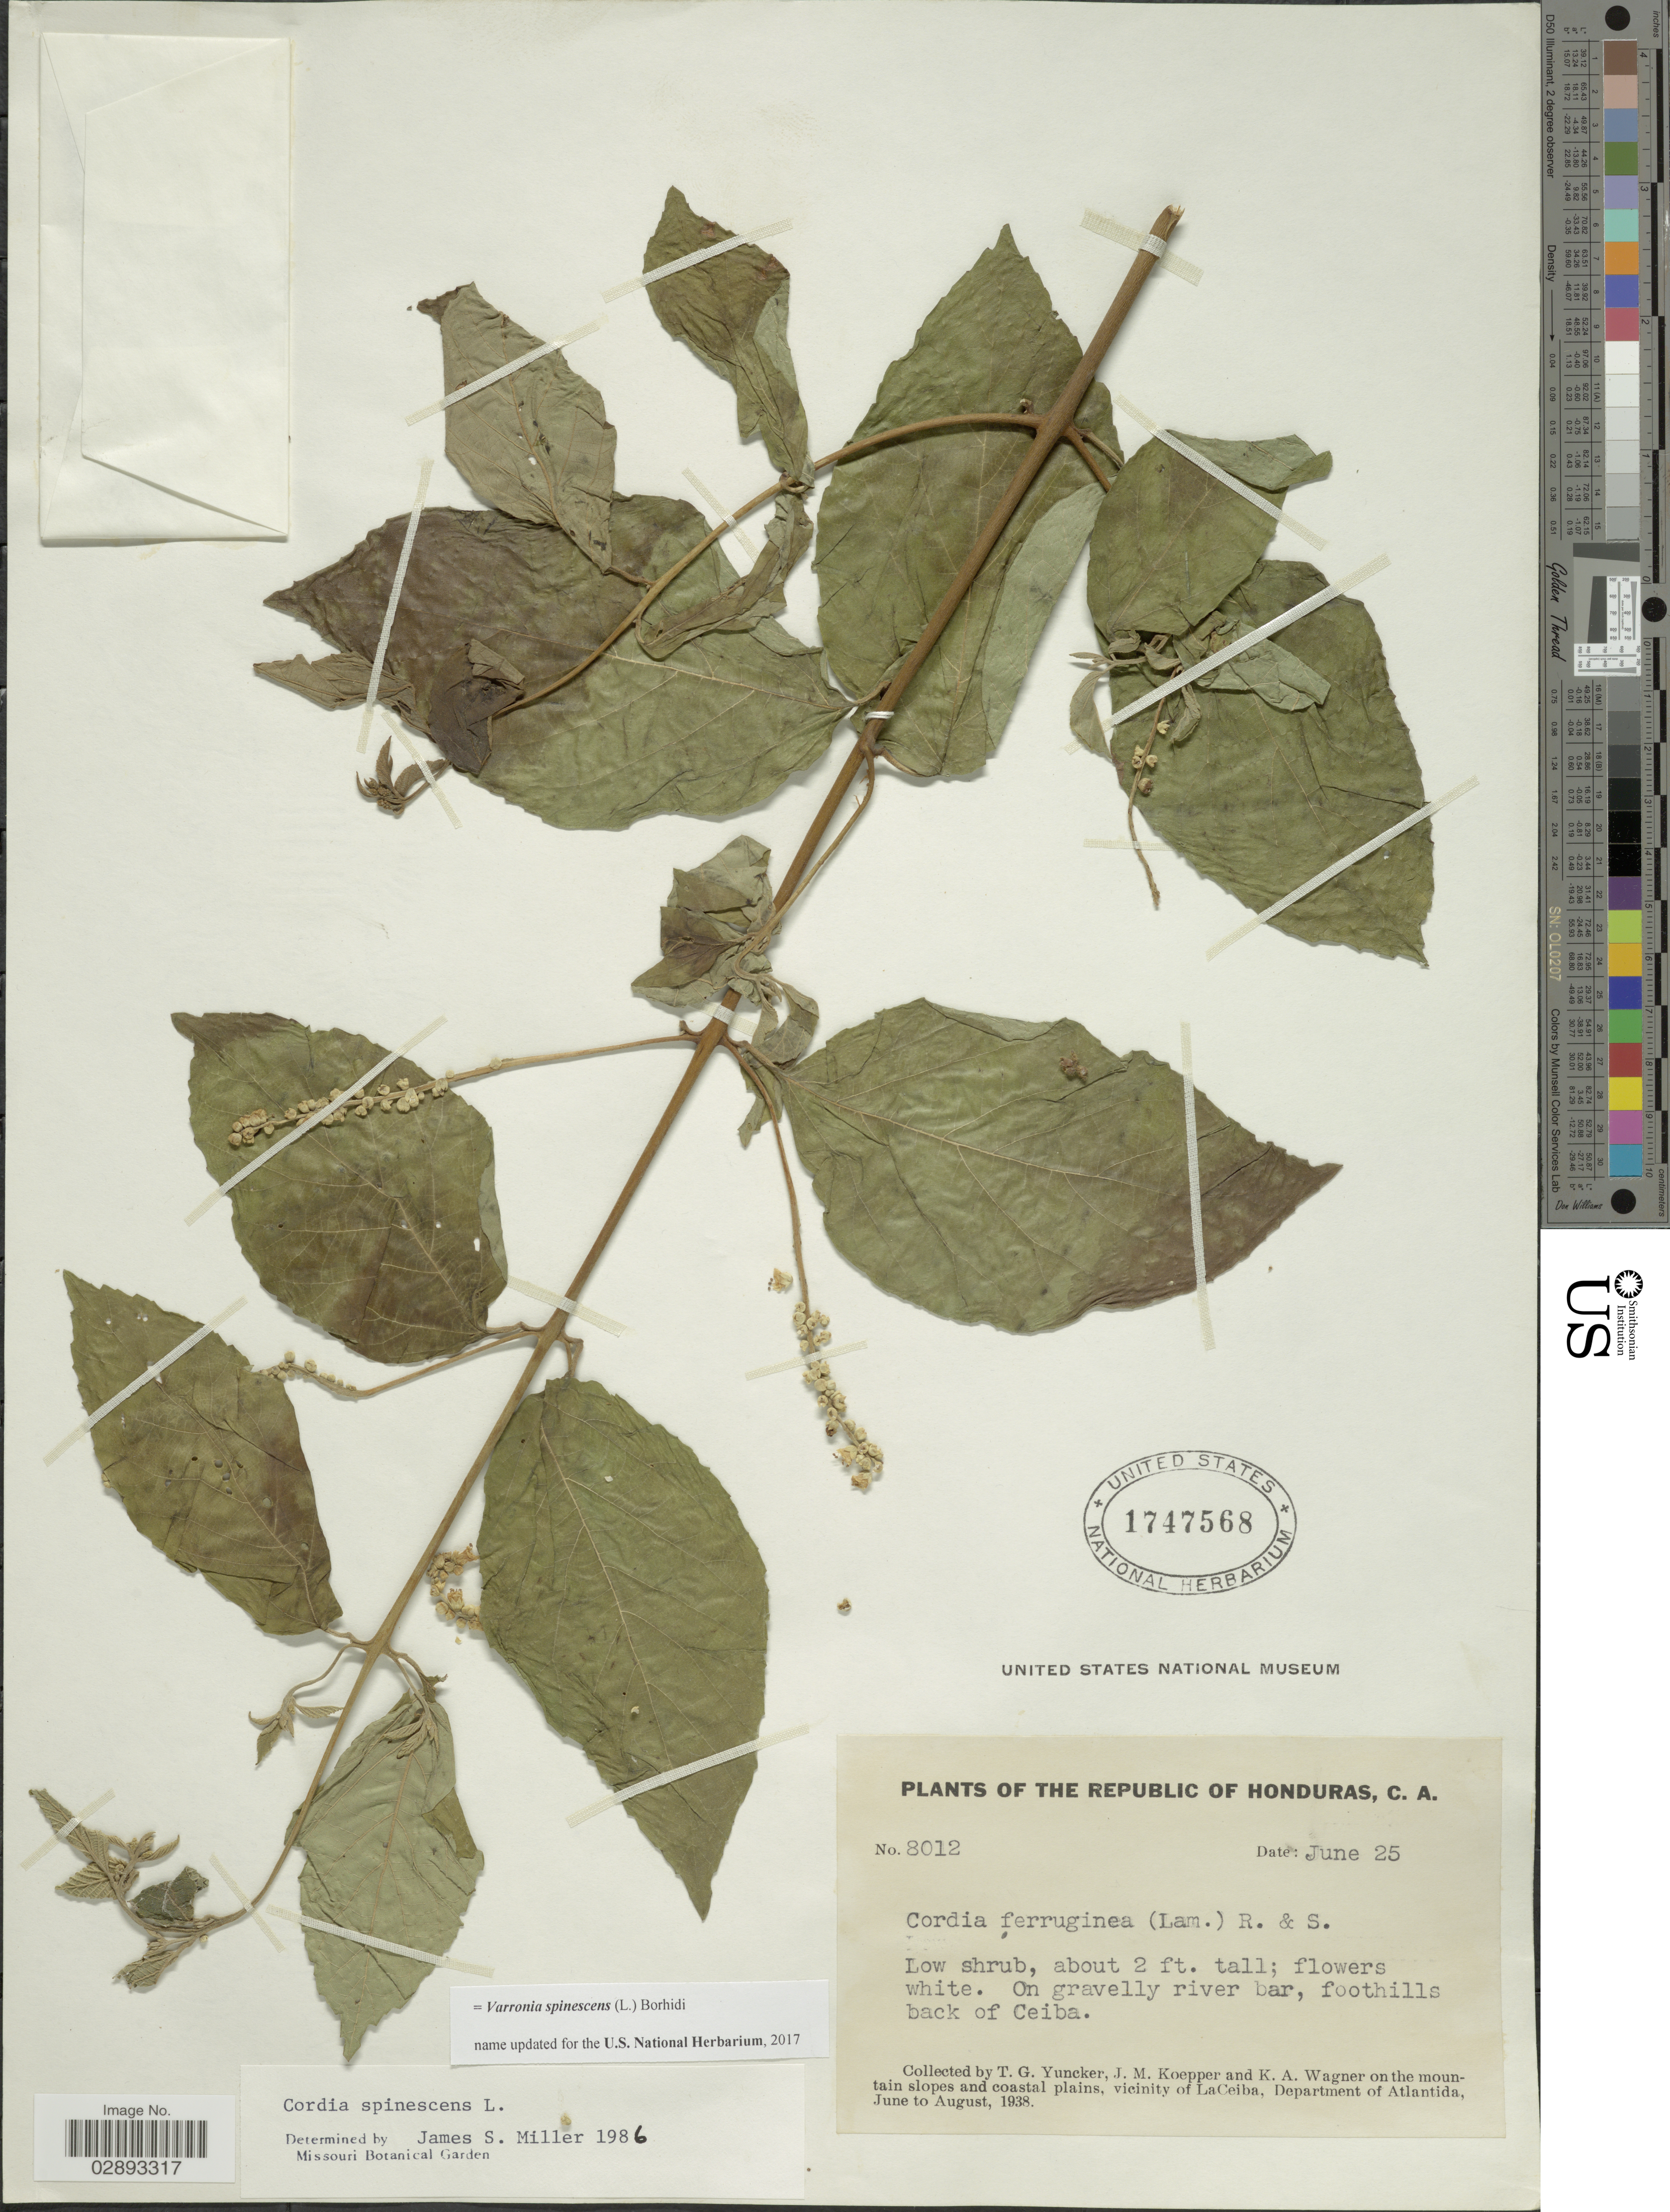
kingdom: Plantae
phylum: Tracheophyta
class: Magnoliopsida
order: Boraginales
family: Cordiaceae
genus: Varronia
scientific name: Varronia spinescens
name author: (L.) Borhidi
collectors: T. G. Yuncker, J. M. Koepper & K. A. Wagner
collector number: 8012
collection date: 1938-06-25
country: Honduras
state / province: Atlántida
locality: Vicinity of LaCeiba, Department of Atlantida, Foothills back of Ceiba.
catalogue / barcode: US 1747568